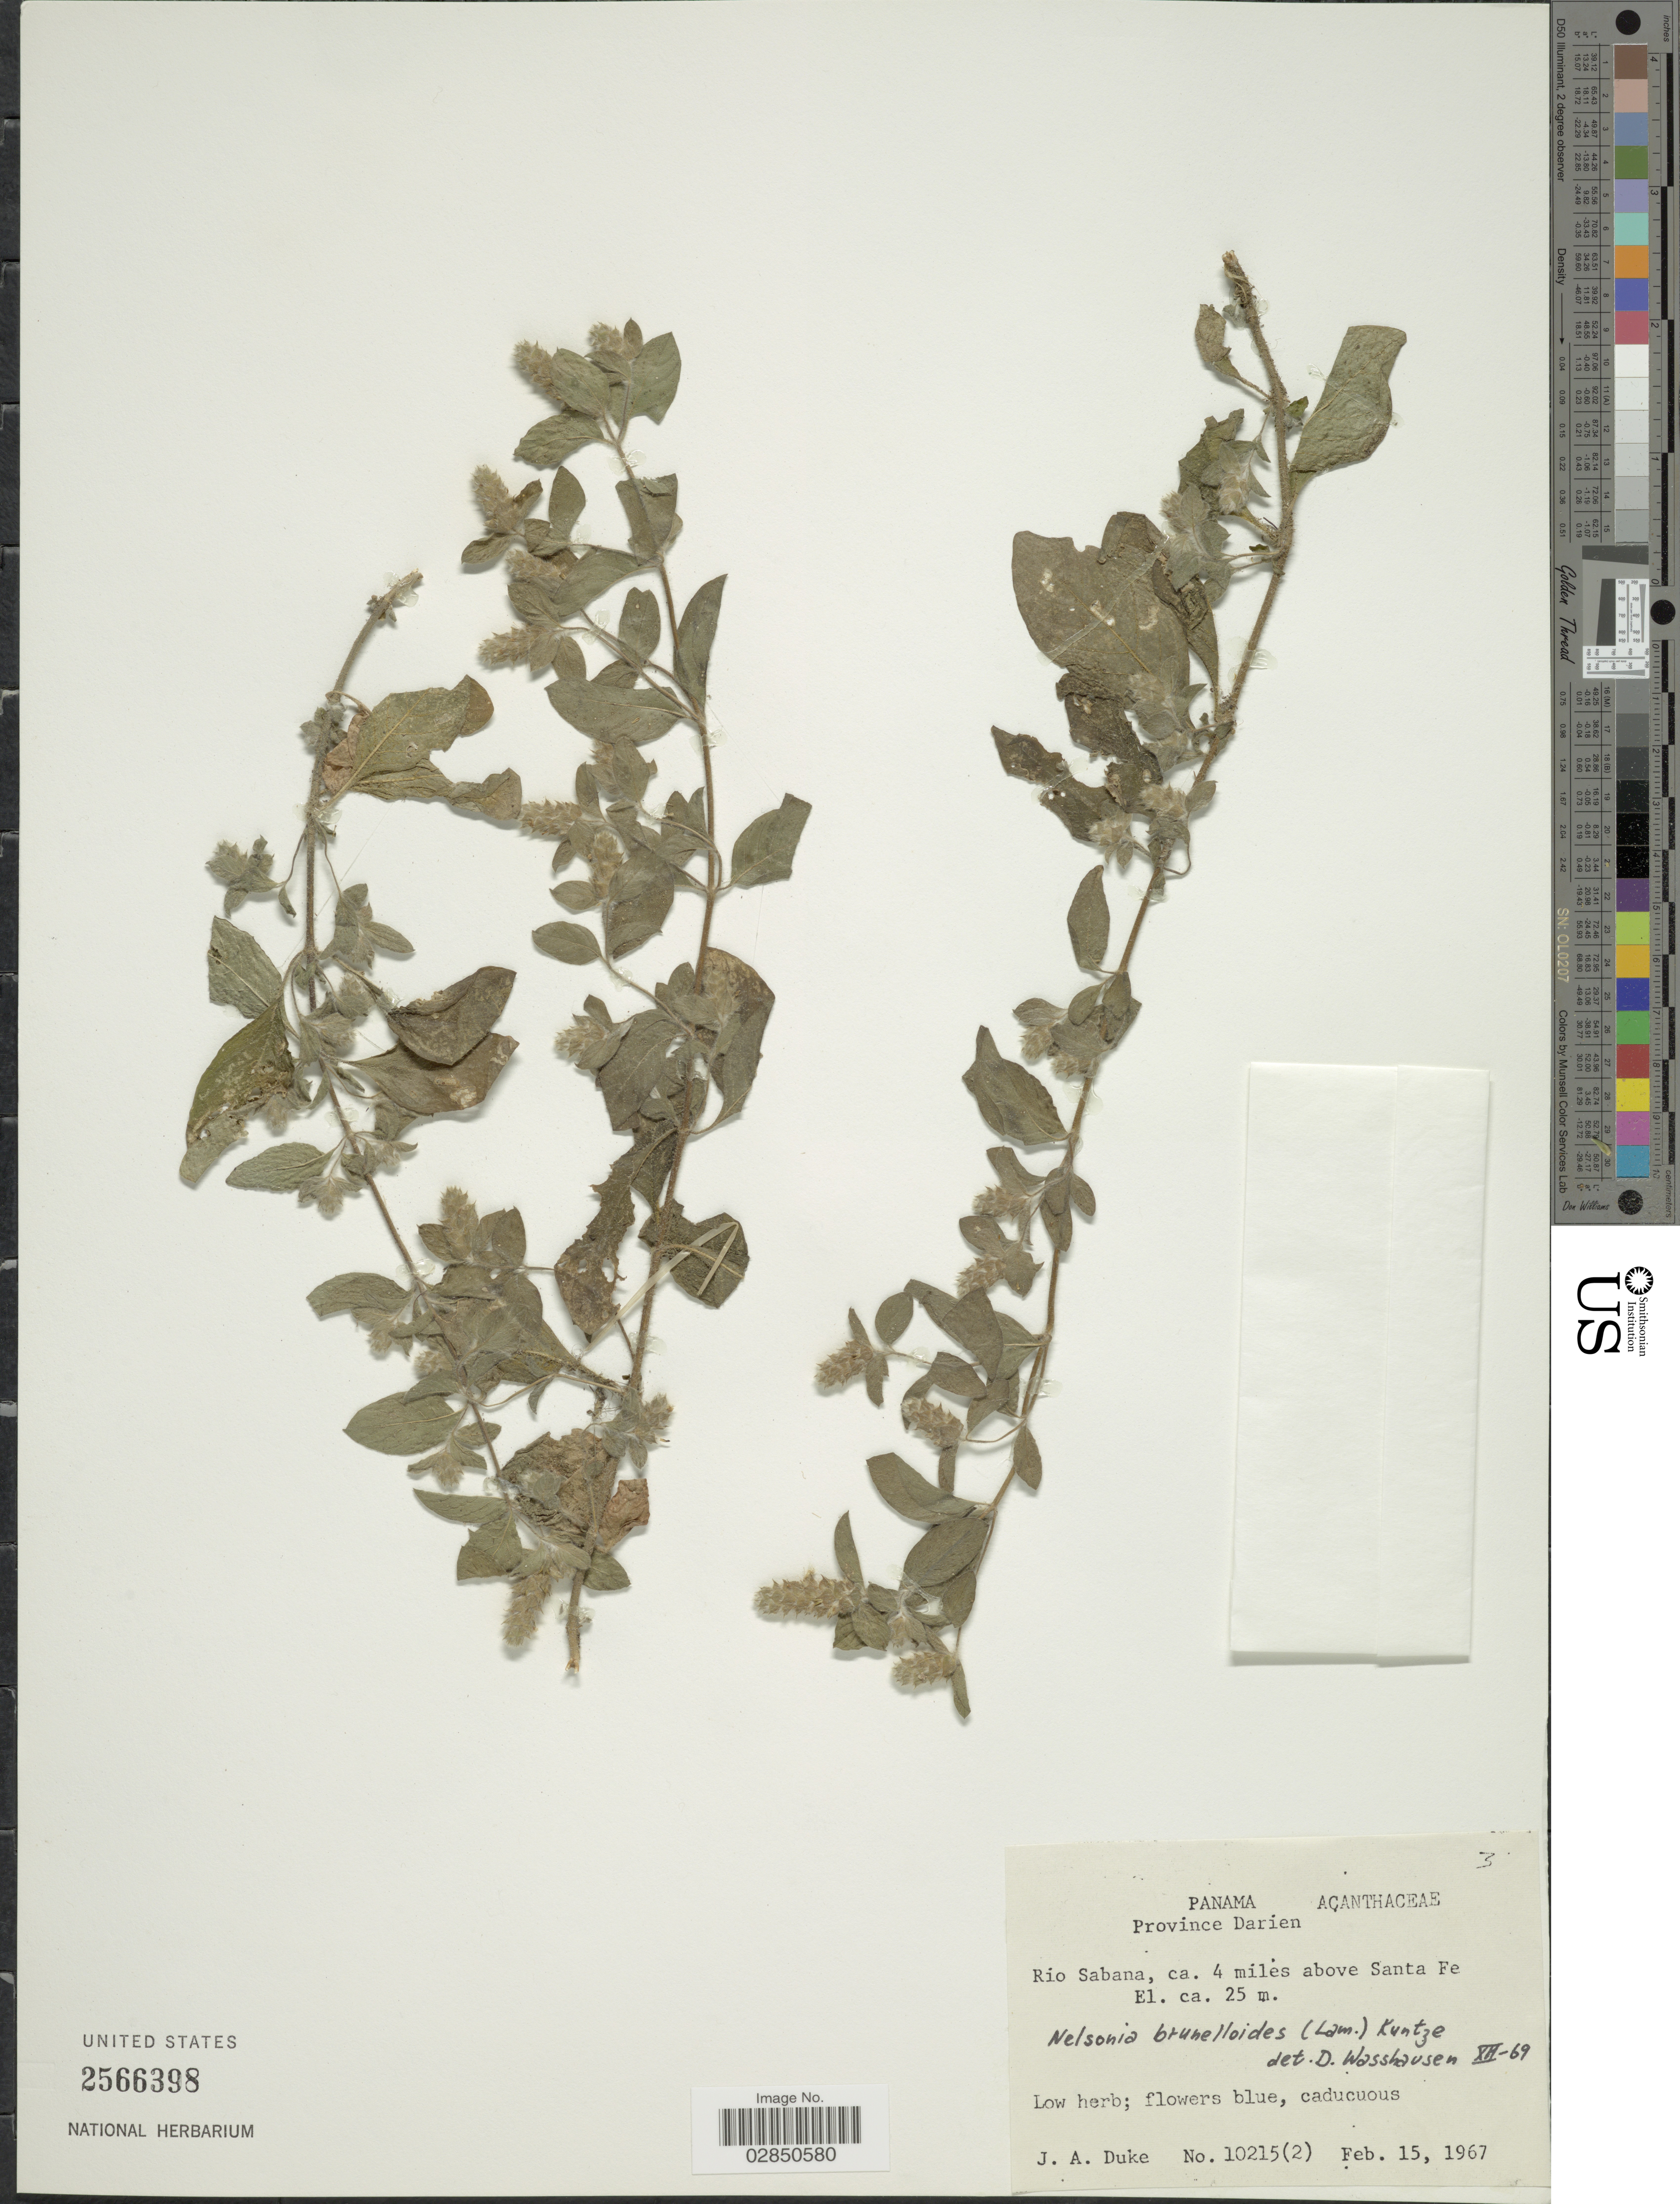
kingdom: Plantae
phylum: Tracheophyta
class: Magnoliopsida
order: Lamiales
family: Acanthaceae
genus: Nelsonia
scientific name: Nelsonia brunelloides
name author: (Lam.) Kuntze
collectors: J. A. Duke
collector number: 10215 (2)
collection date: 1967-02-15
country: Panama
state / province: Darién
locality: Province Darien, Rio Sabana, ca. 4 miles above Santa Fe.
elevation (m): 25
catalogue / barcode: US 2566398